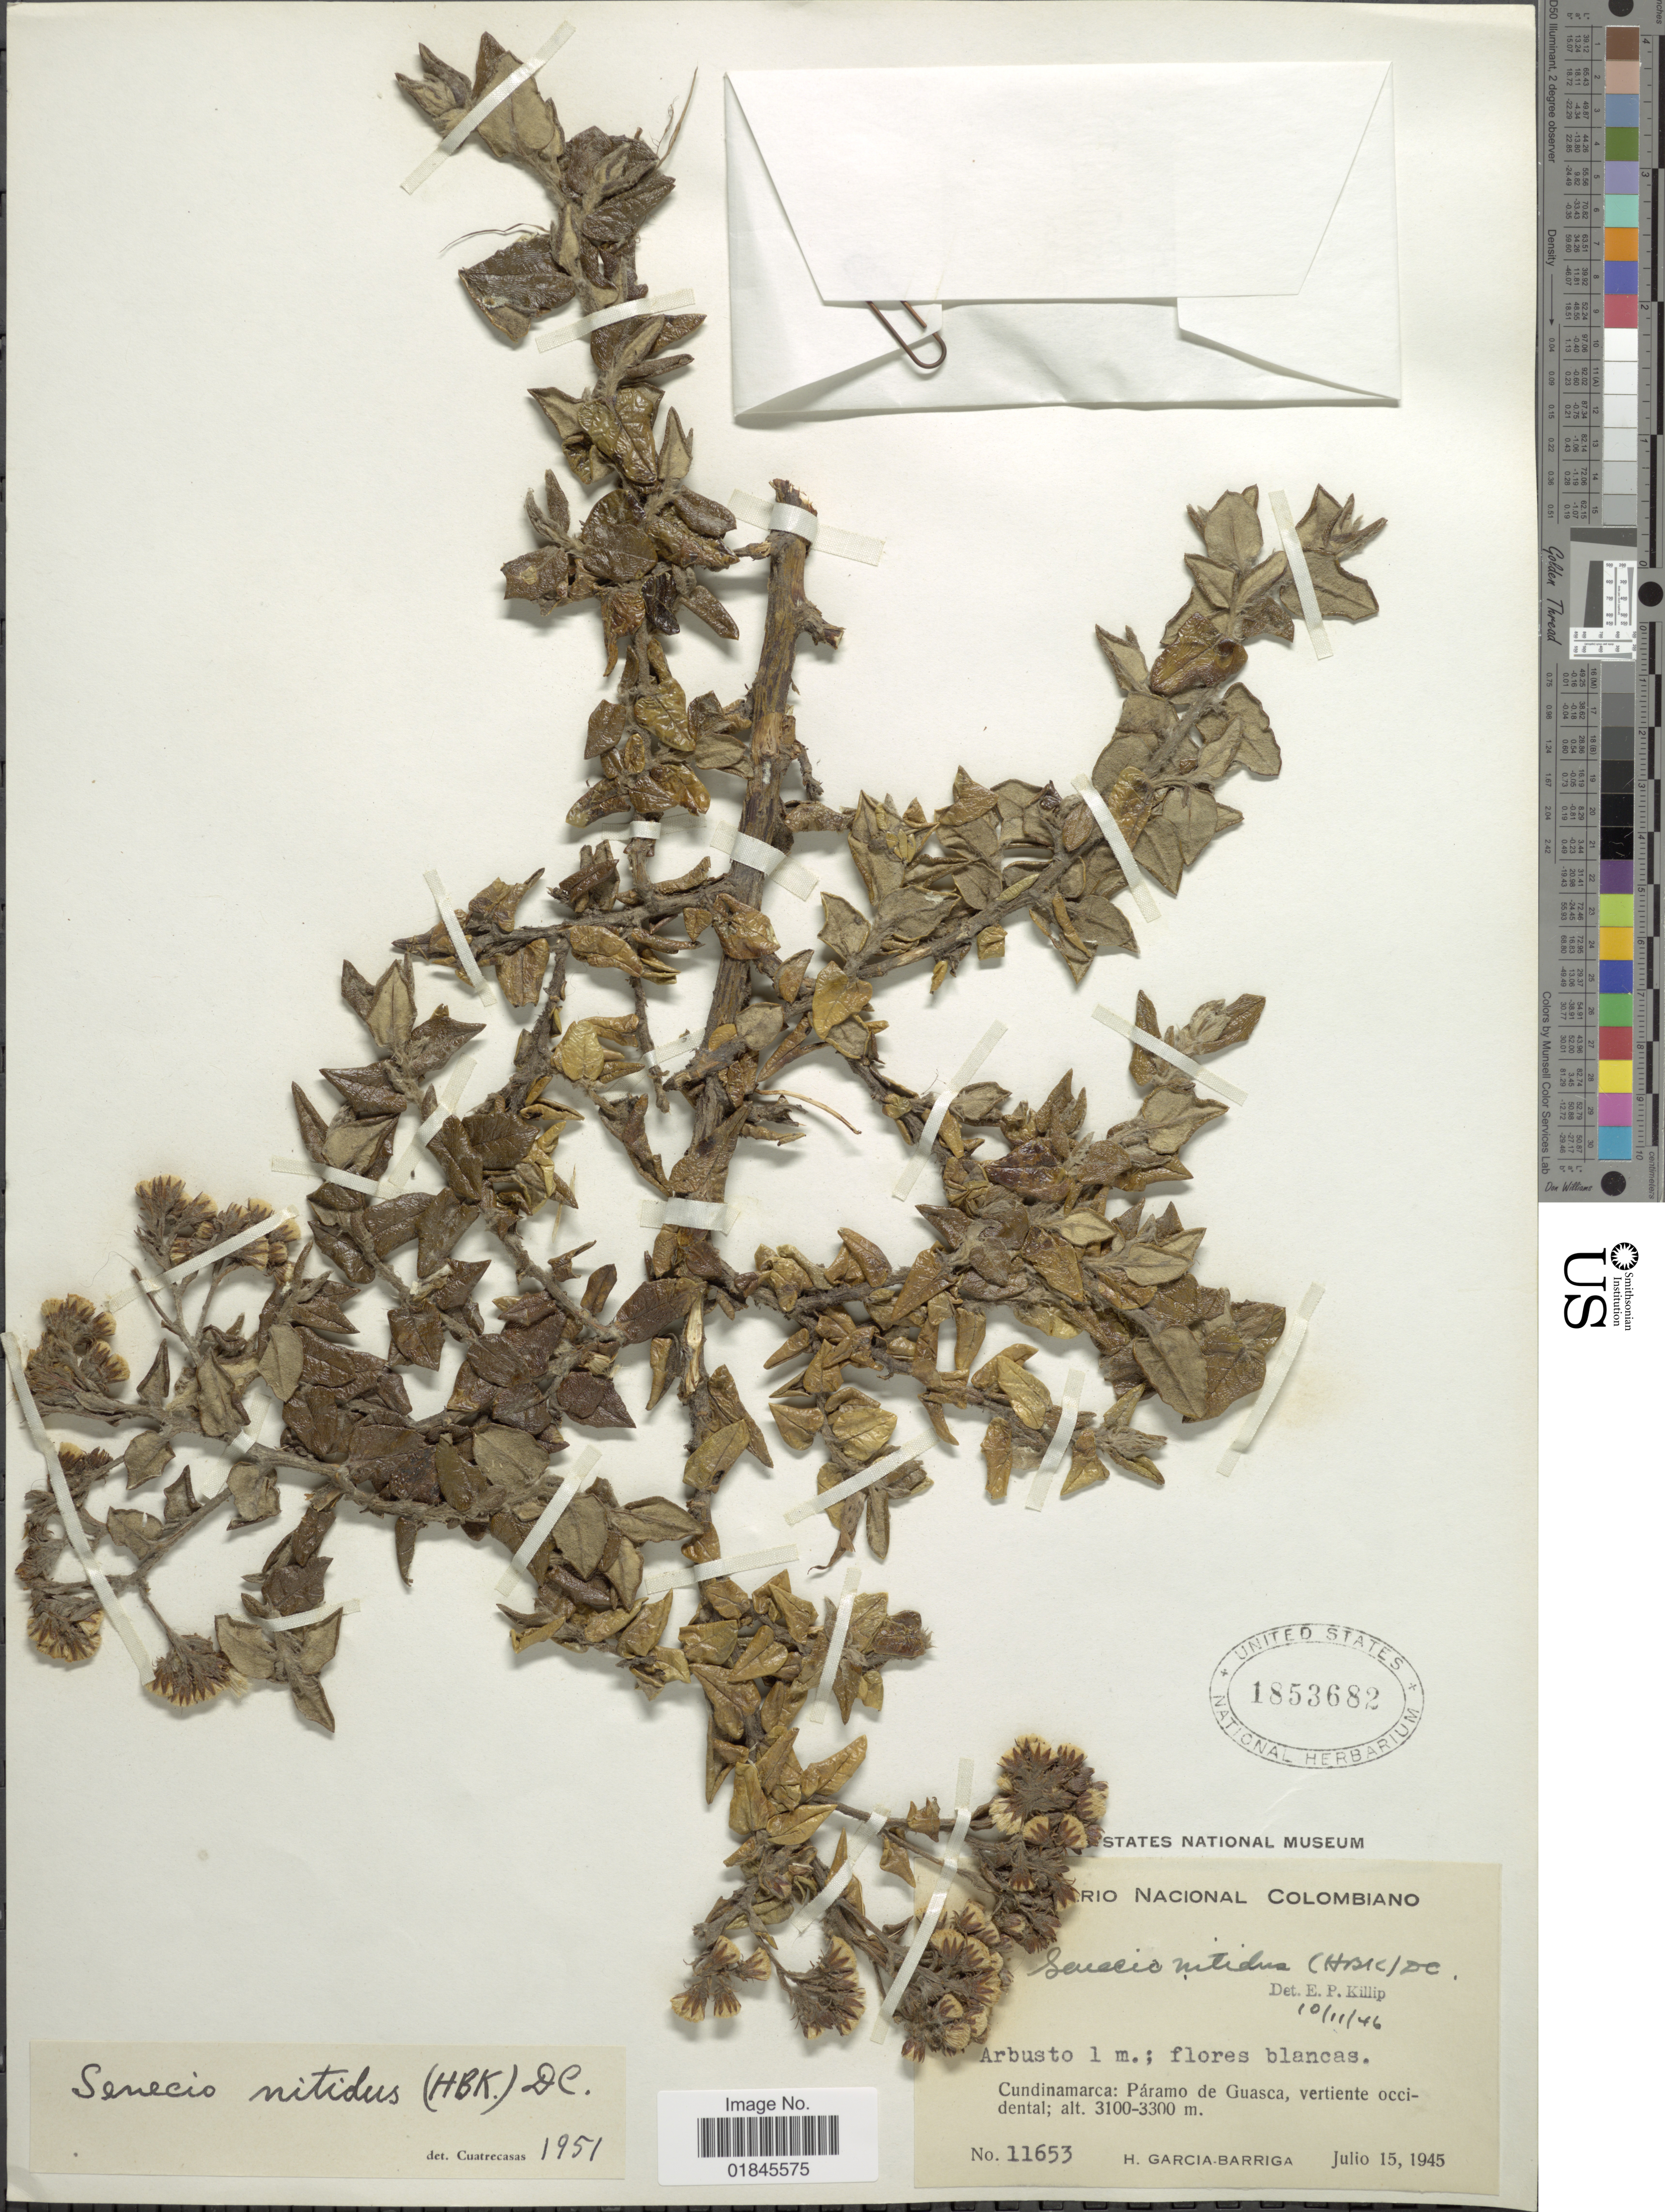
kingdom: Plantae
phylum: Tracheophyta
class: Magnoliopsida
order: Asterales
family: Asteraceae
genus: Pentacalia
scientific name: Pentacalia nitida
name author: (Kunth) Cuatrec.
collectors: H. García Barriga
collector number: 11653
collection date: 1945-07-15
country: Colombia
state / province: Cundinamarca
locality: Cundinamarca: Páramo de Guasca, vertiente occidental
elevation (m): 3100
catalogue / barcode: US 1853682